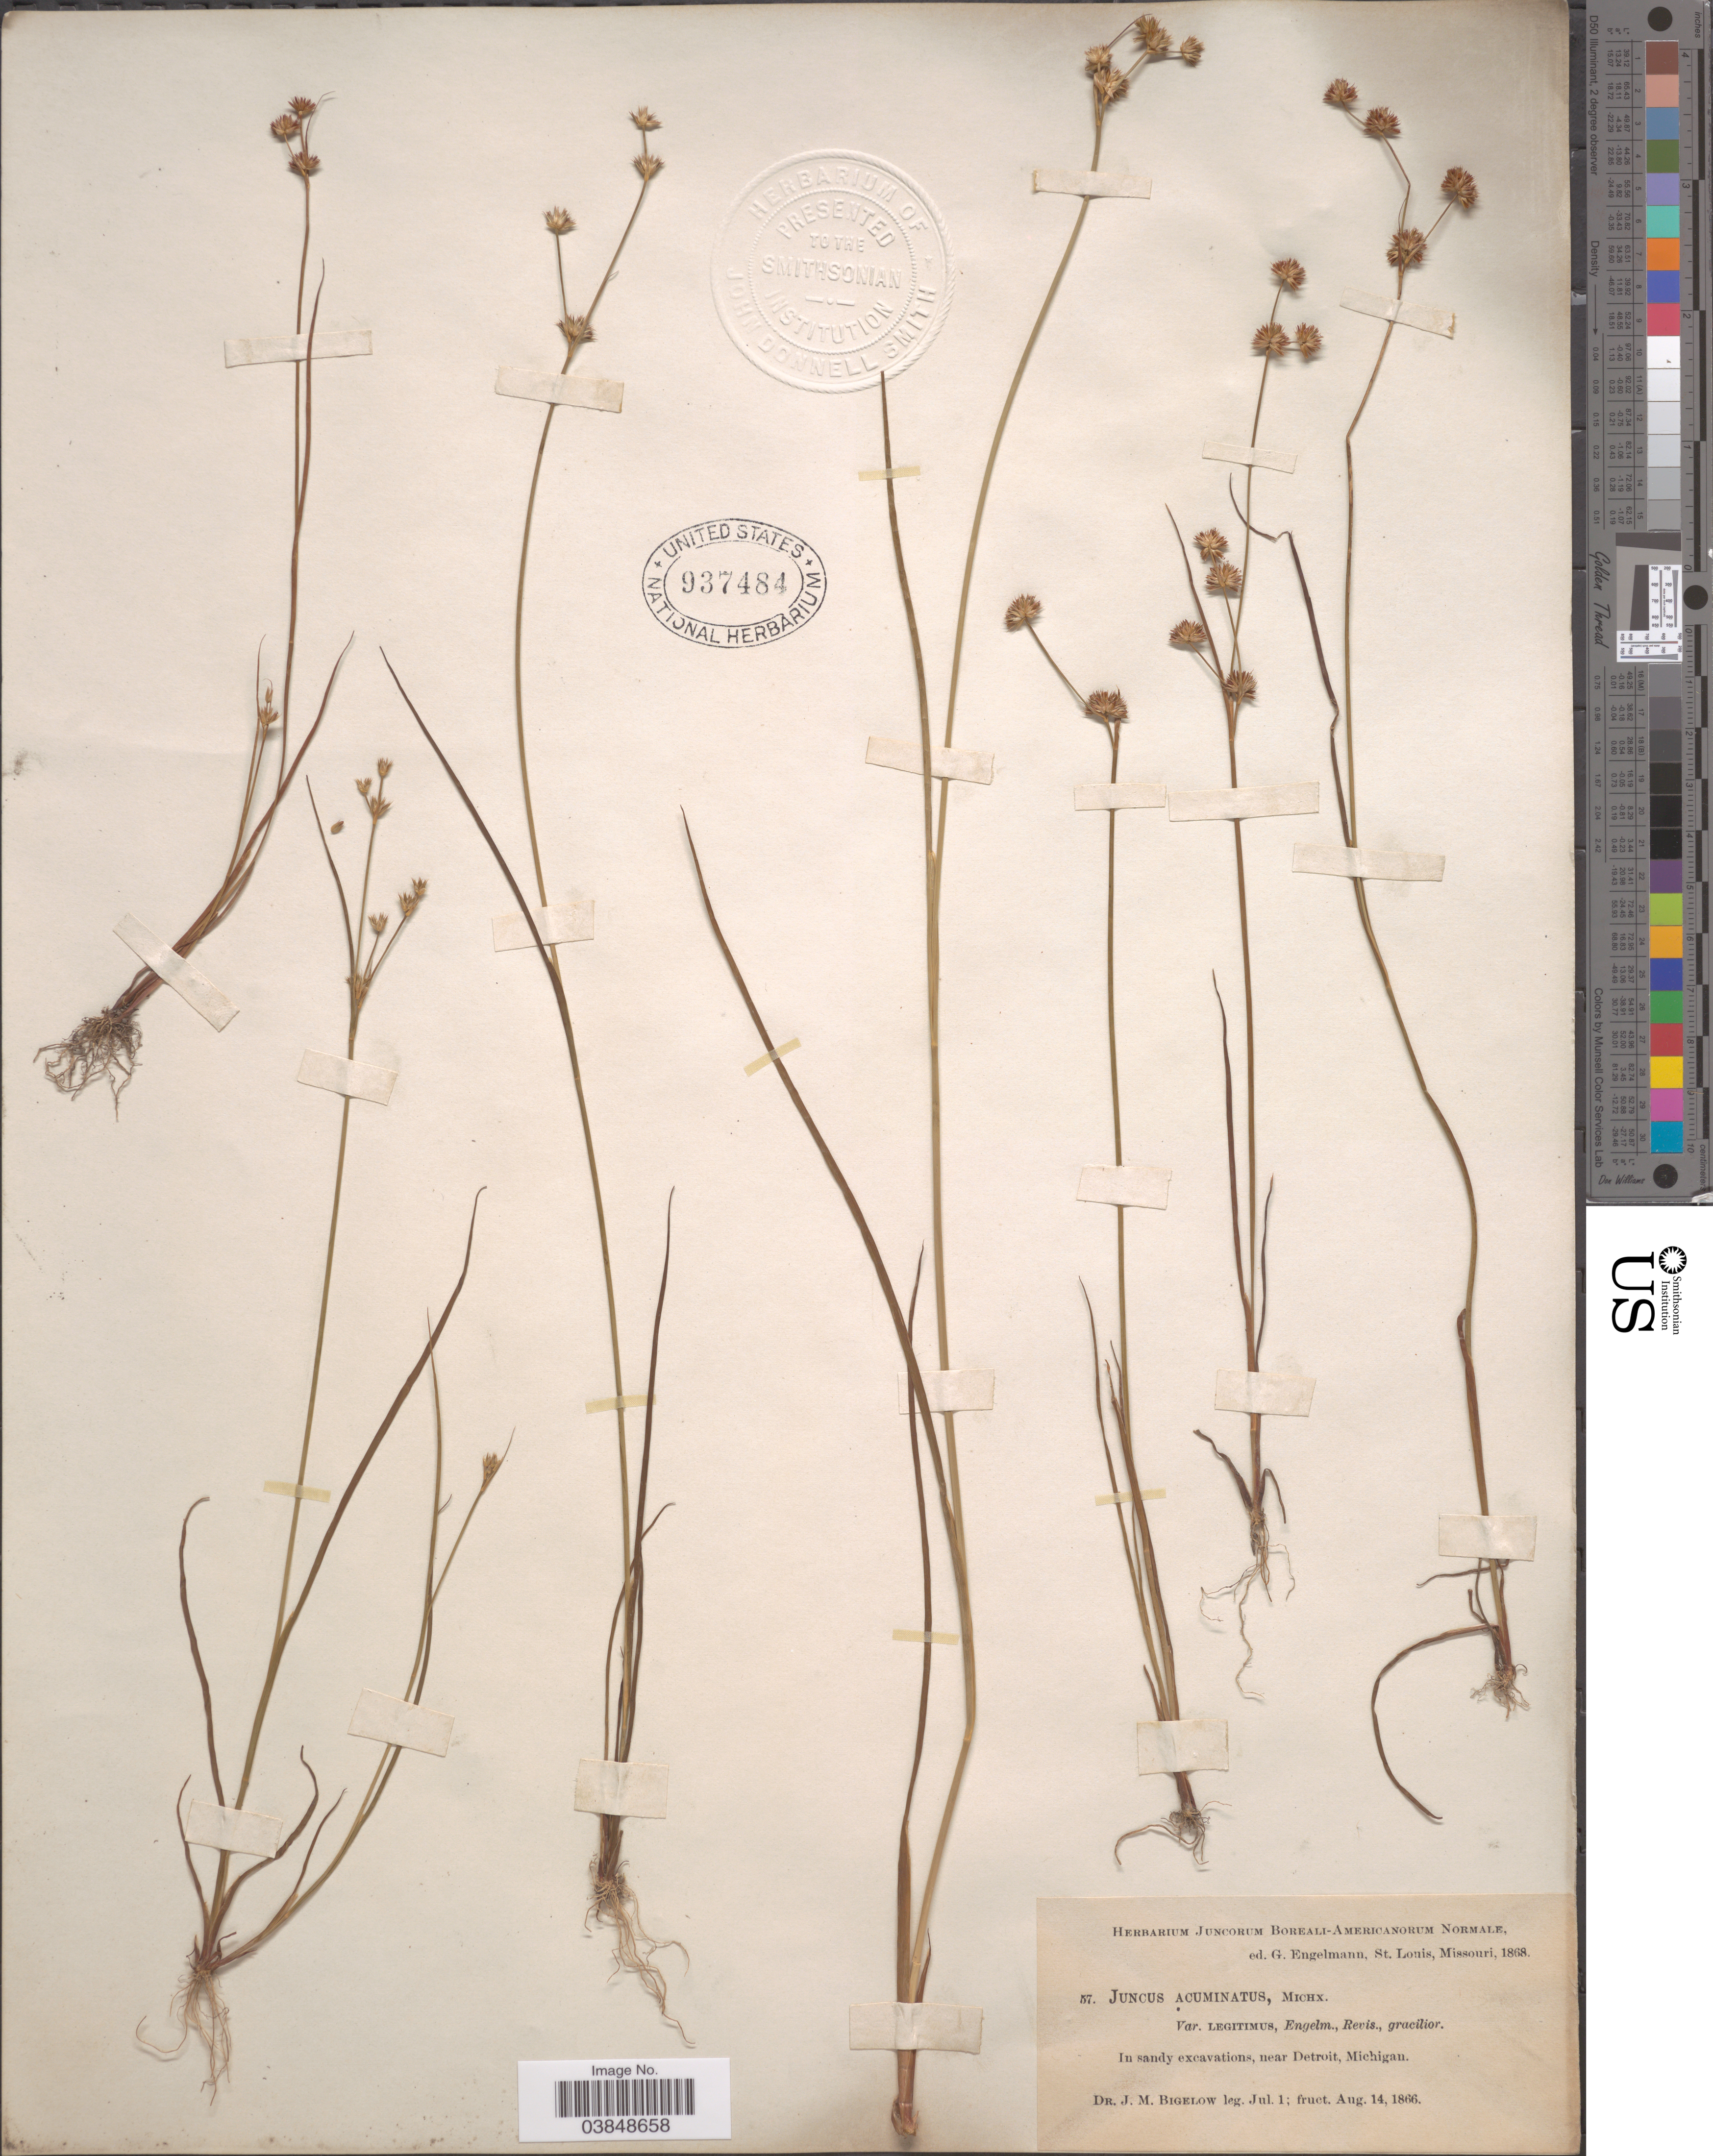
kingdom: Plantae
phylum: Tracheophyta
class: Liliopsida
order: Poales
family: Juncaceae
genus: Juncus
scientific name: Juncus acuminatus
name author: Michx.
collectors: J. M. Bigelow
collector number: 57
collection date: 1866-07-01/1866-08-14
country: United States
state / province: Michigan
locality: In sandy excavations, near Detroit.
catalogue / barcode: US 937484